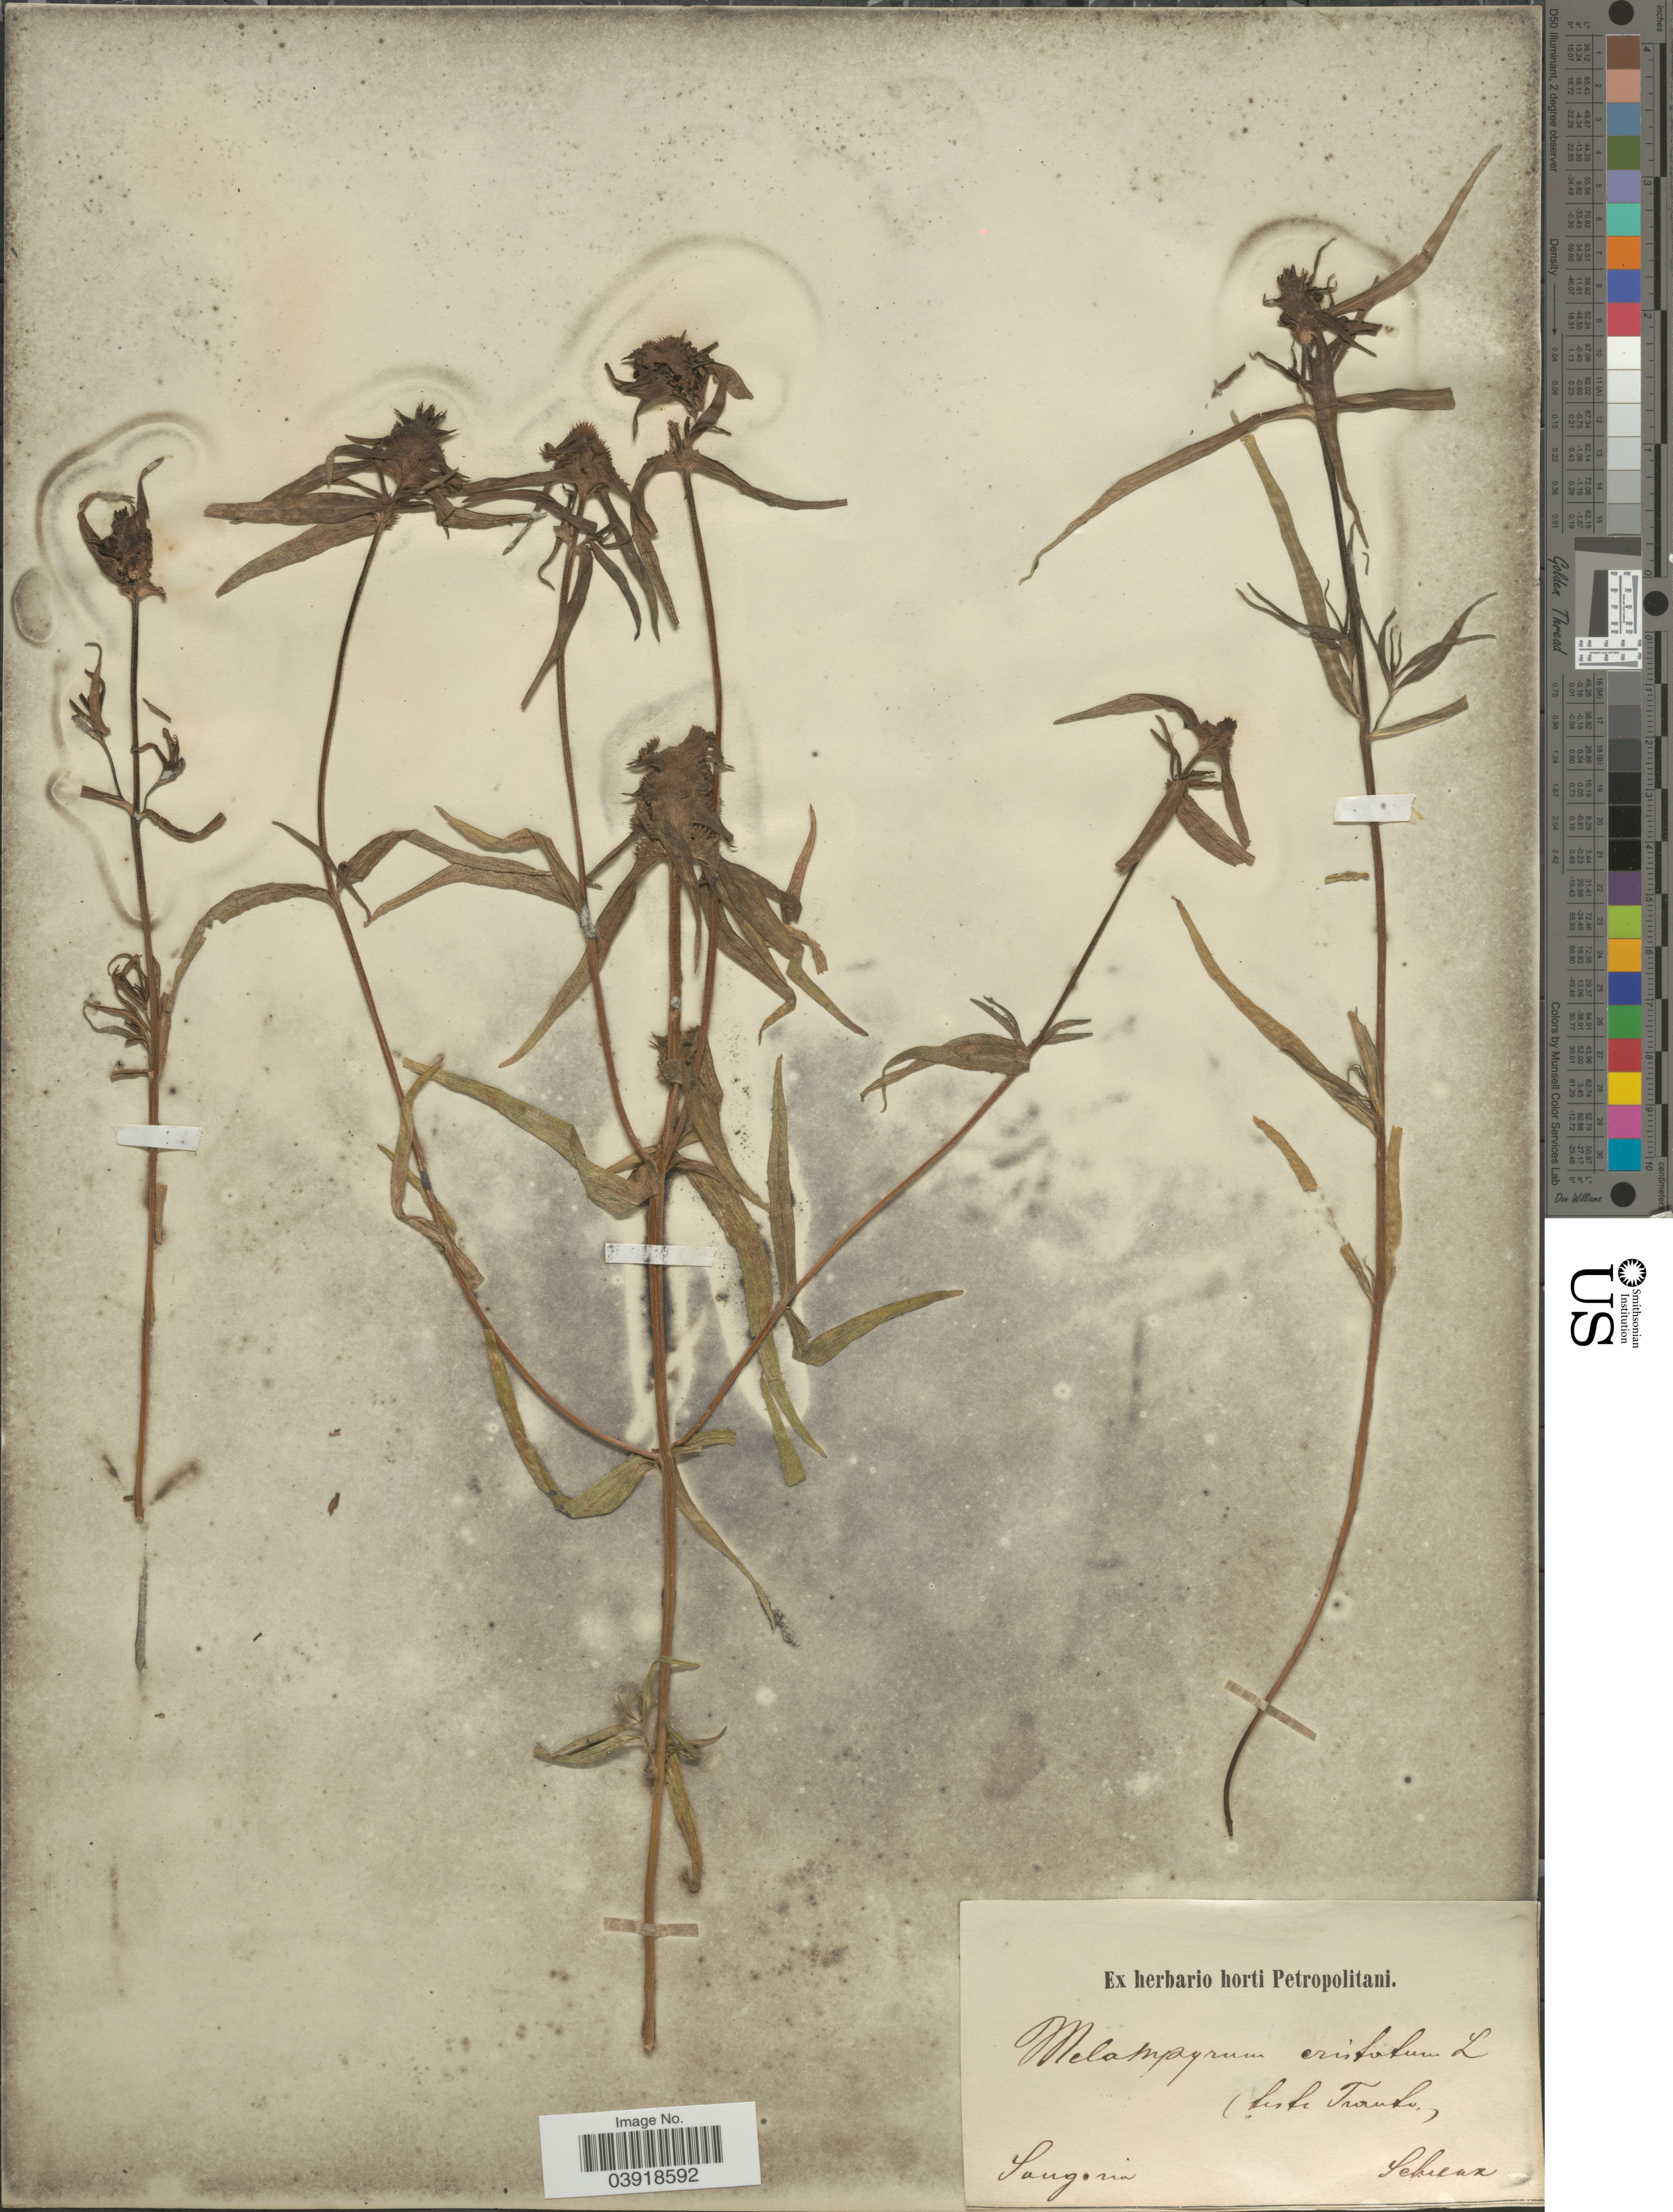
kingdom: Plantae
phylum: Tracheophyta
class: Magnoliopsida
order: Lamiales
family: Orobanchaceae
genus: Melampyrum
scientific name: Melampyrum cristatum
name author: Hablitz ex Steud.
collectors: A.G. Schrenk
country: Kazakhstan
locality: Songaria.